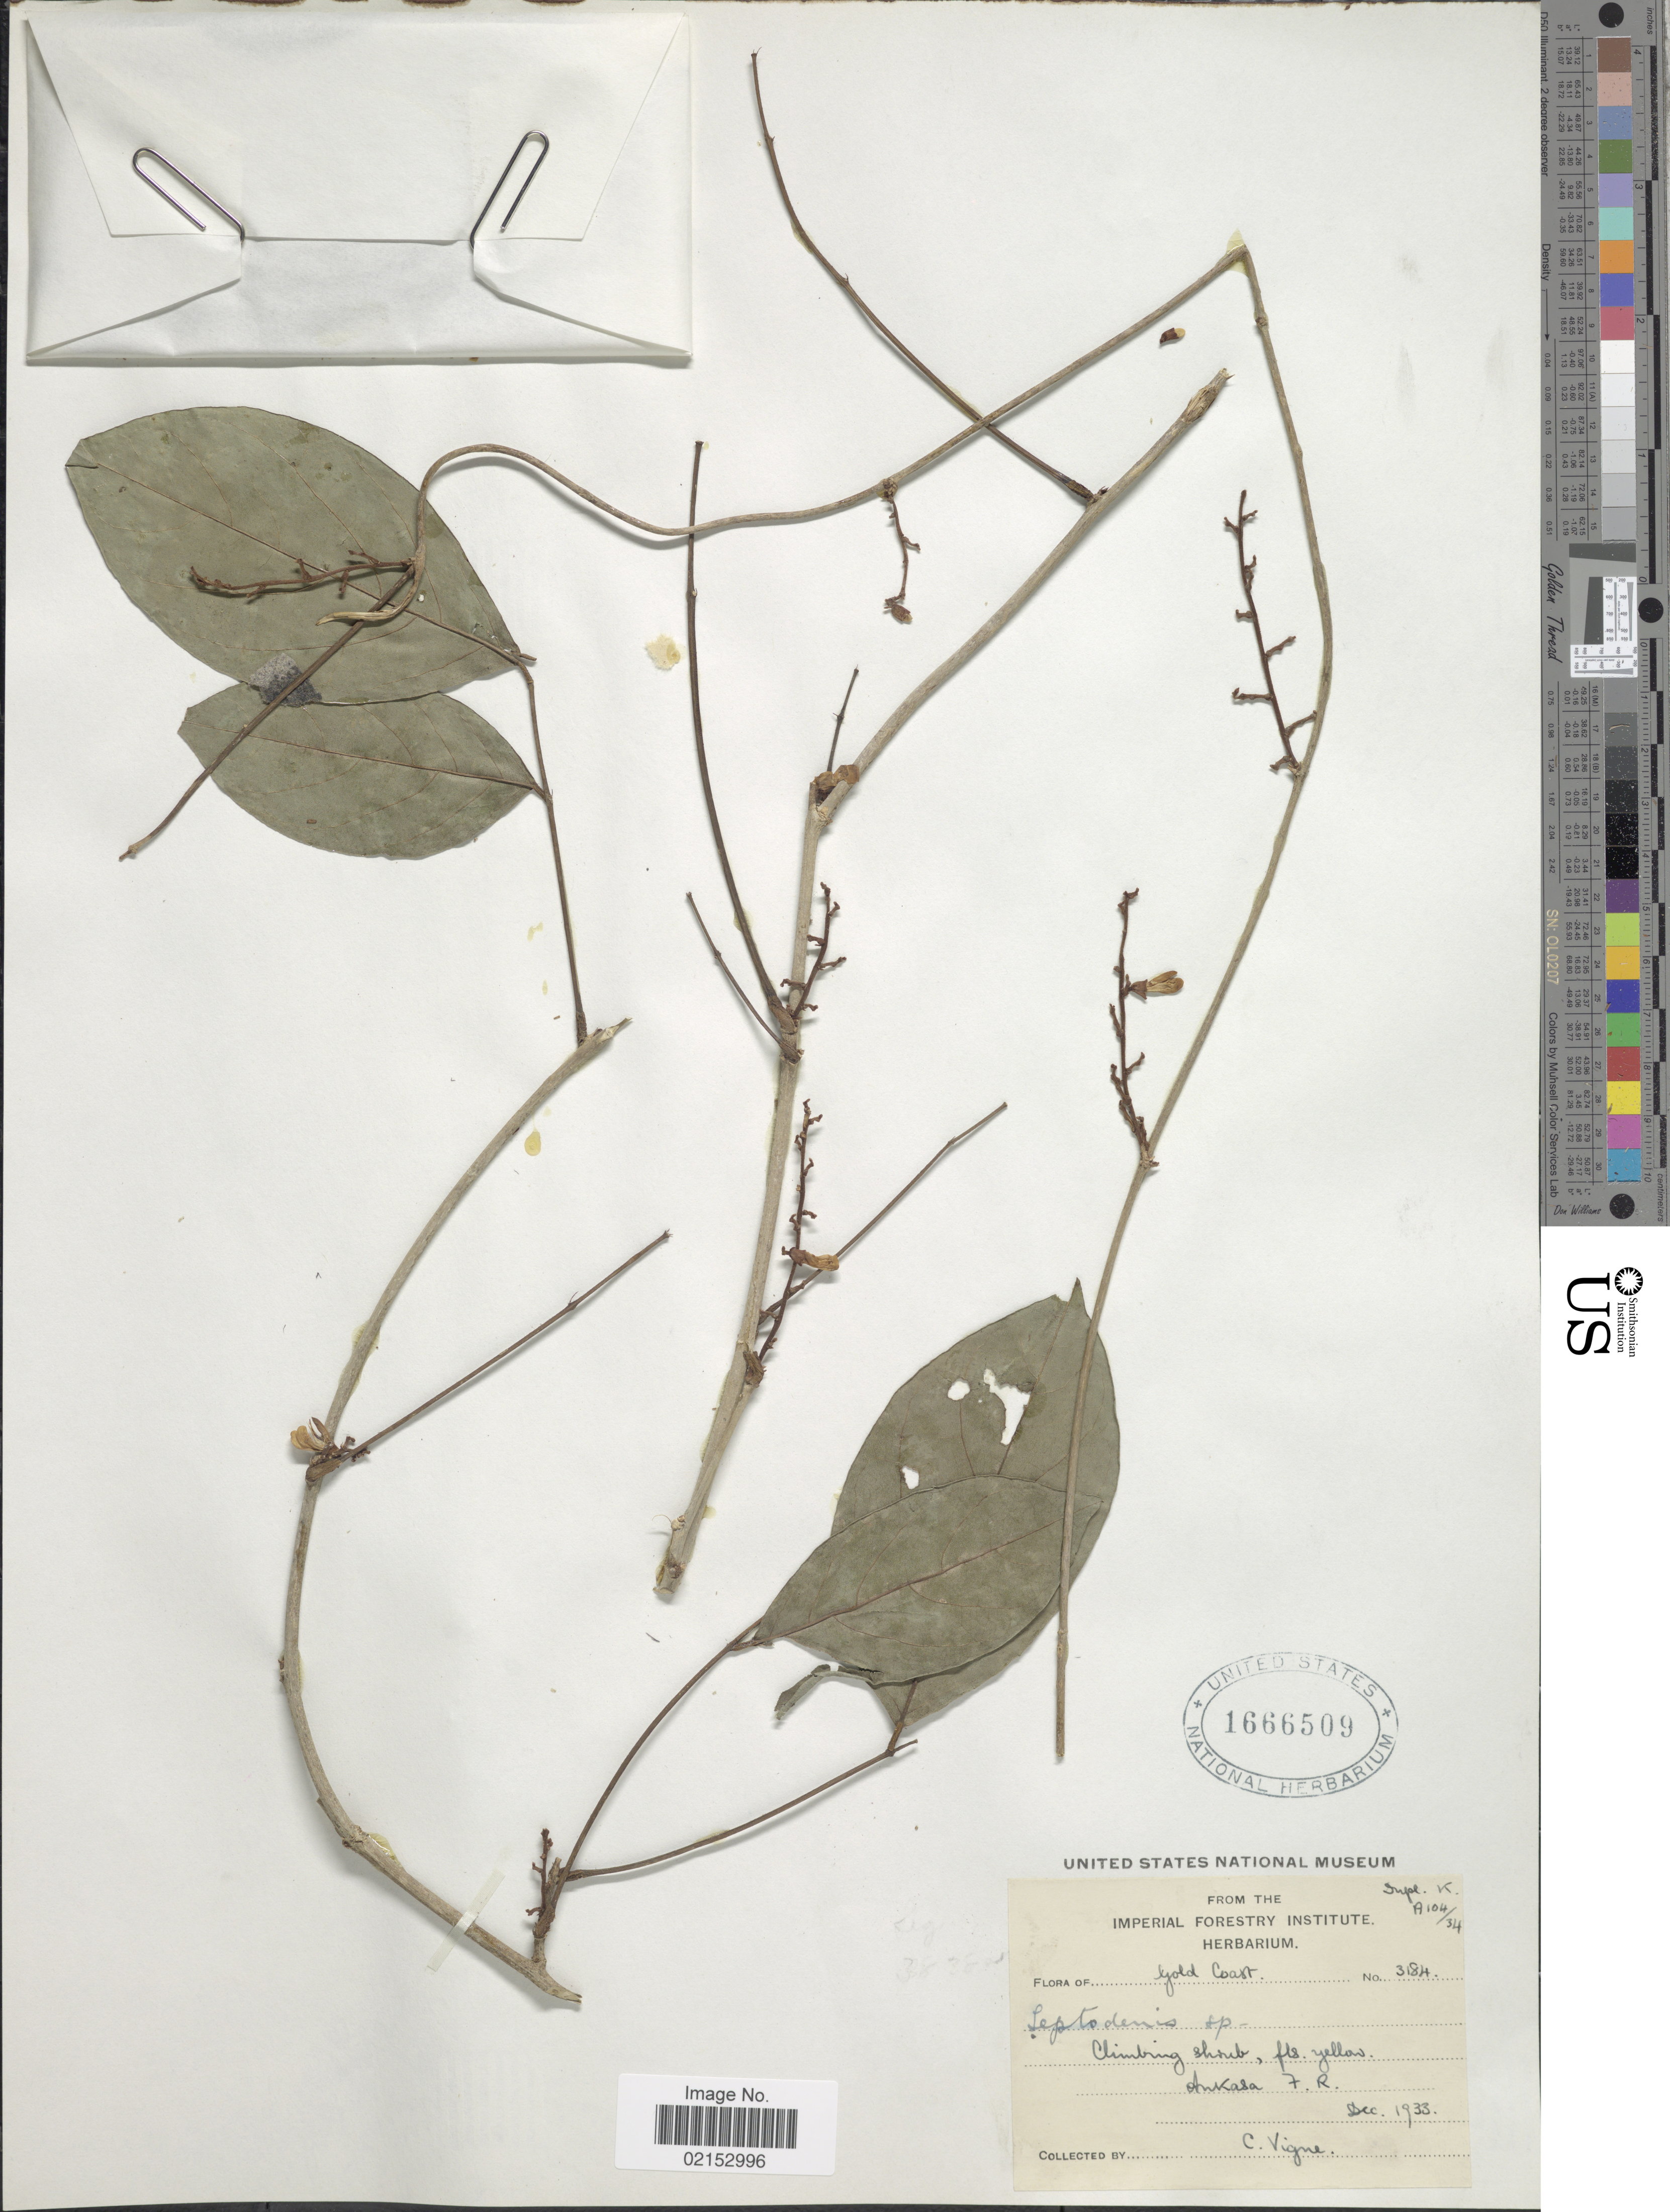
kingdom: Plantae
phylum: Tracheophyta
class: Magnoliopsida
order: Fabales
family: Fabaceae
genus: Leptoderris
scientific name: Leptoderris sp.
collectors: C. Vigne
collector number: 3184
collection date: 1933-12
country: Ghana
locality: Gold Coast, Ankasa F.R.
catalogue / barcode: US 1666509